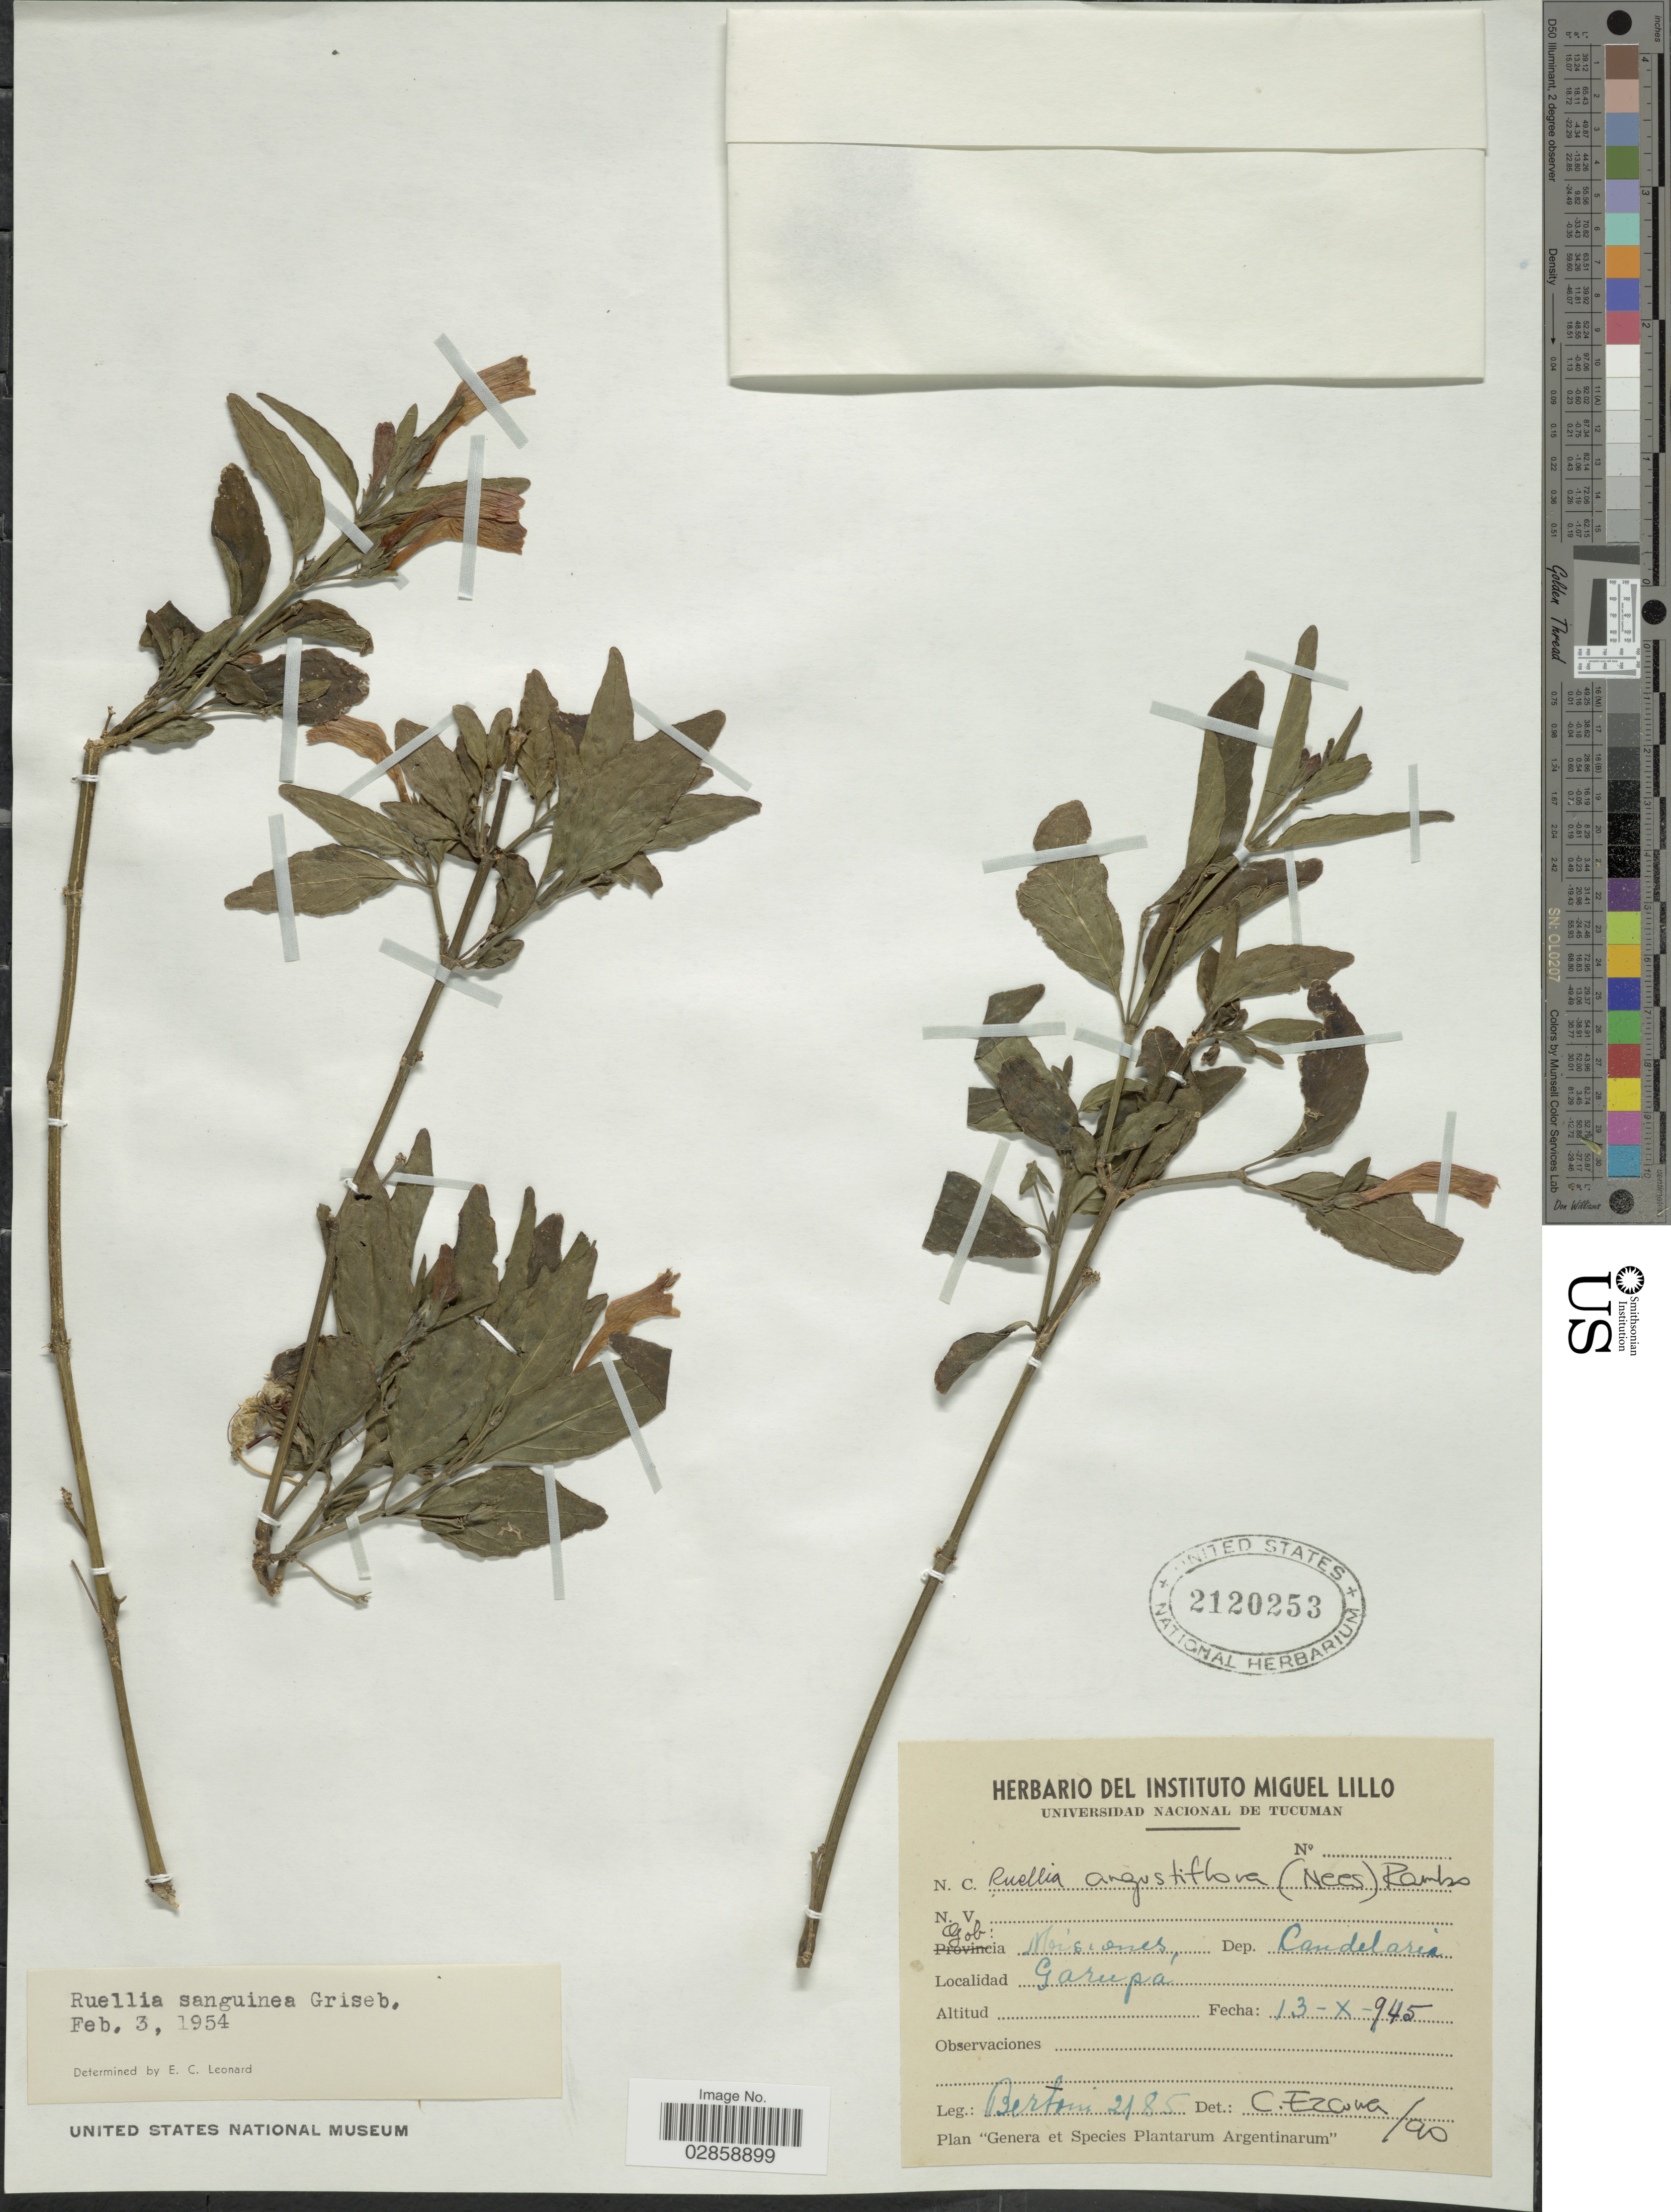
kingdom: Plantae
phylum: Tracheophyta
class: Magnoliopsida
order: Lamiales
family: Acanthaceae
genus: Ruellia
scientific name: Ruellia angustiflora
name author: (Nees) Lindau ex Rambo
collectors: -- Bertoni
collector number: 2185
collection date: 1945-10-13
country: Argentina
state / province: Misiones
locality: Gob. Misiones. Dep. Candelaria. Garupa.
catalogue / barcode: US 2120253